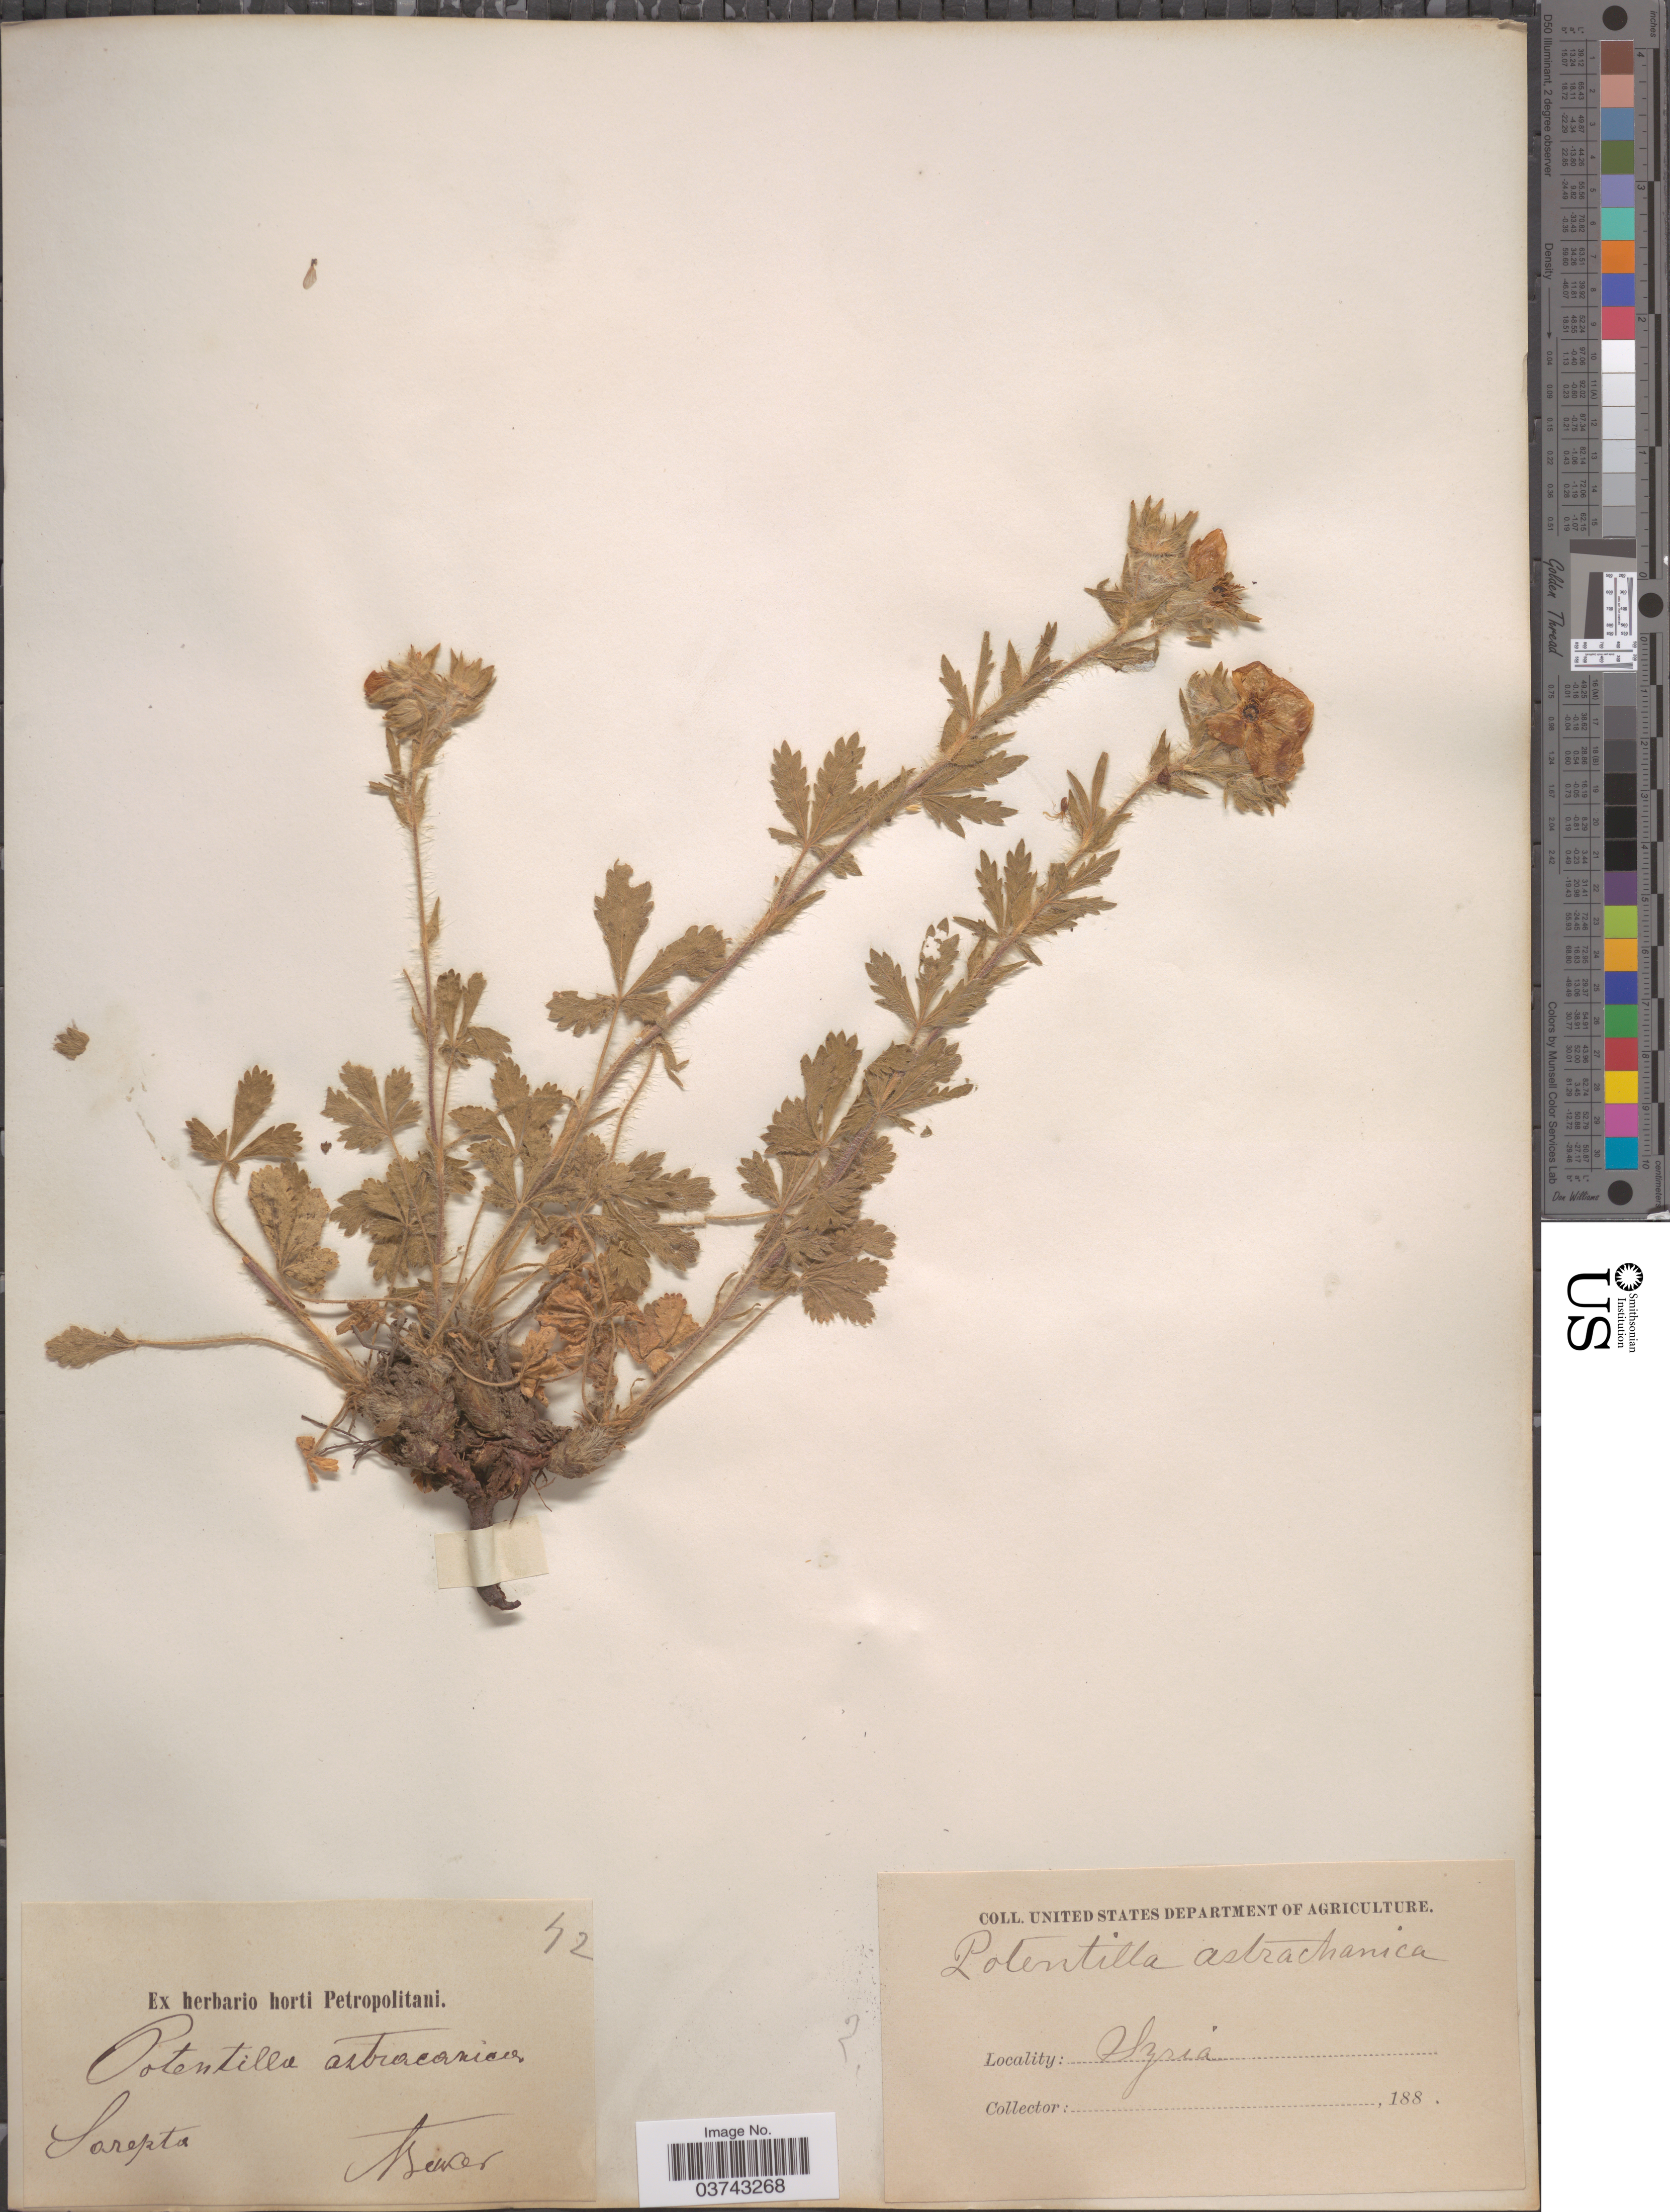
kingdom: Plantae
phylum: Tracheophyta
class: Magnoliopsida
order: Rosales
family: Rosaceae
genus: Potentilla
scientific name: Potentilla astracanica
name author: Jacq.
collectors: A. Becker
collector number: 42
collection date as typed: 188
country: Russian Federation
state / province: Volgograd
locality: Sarepta.